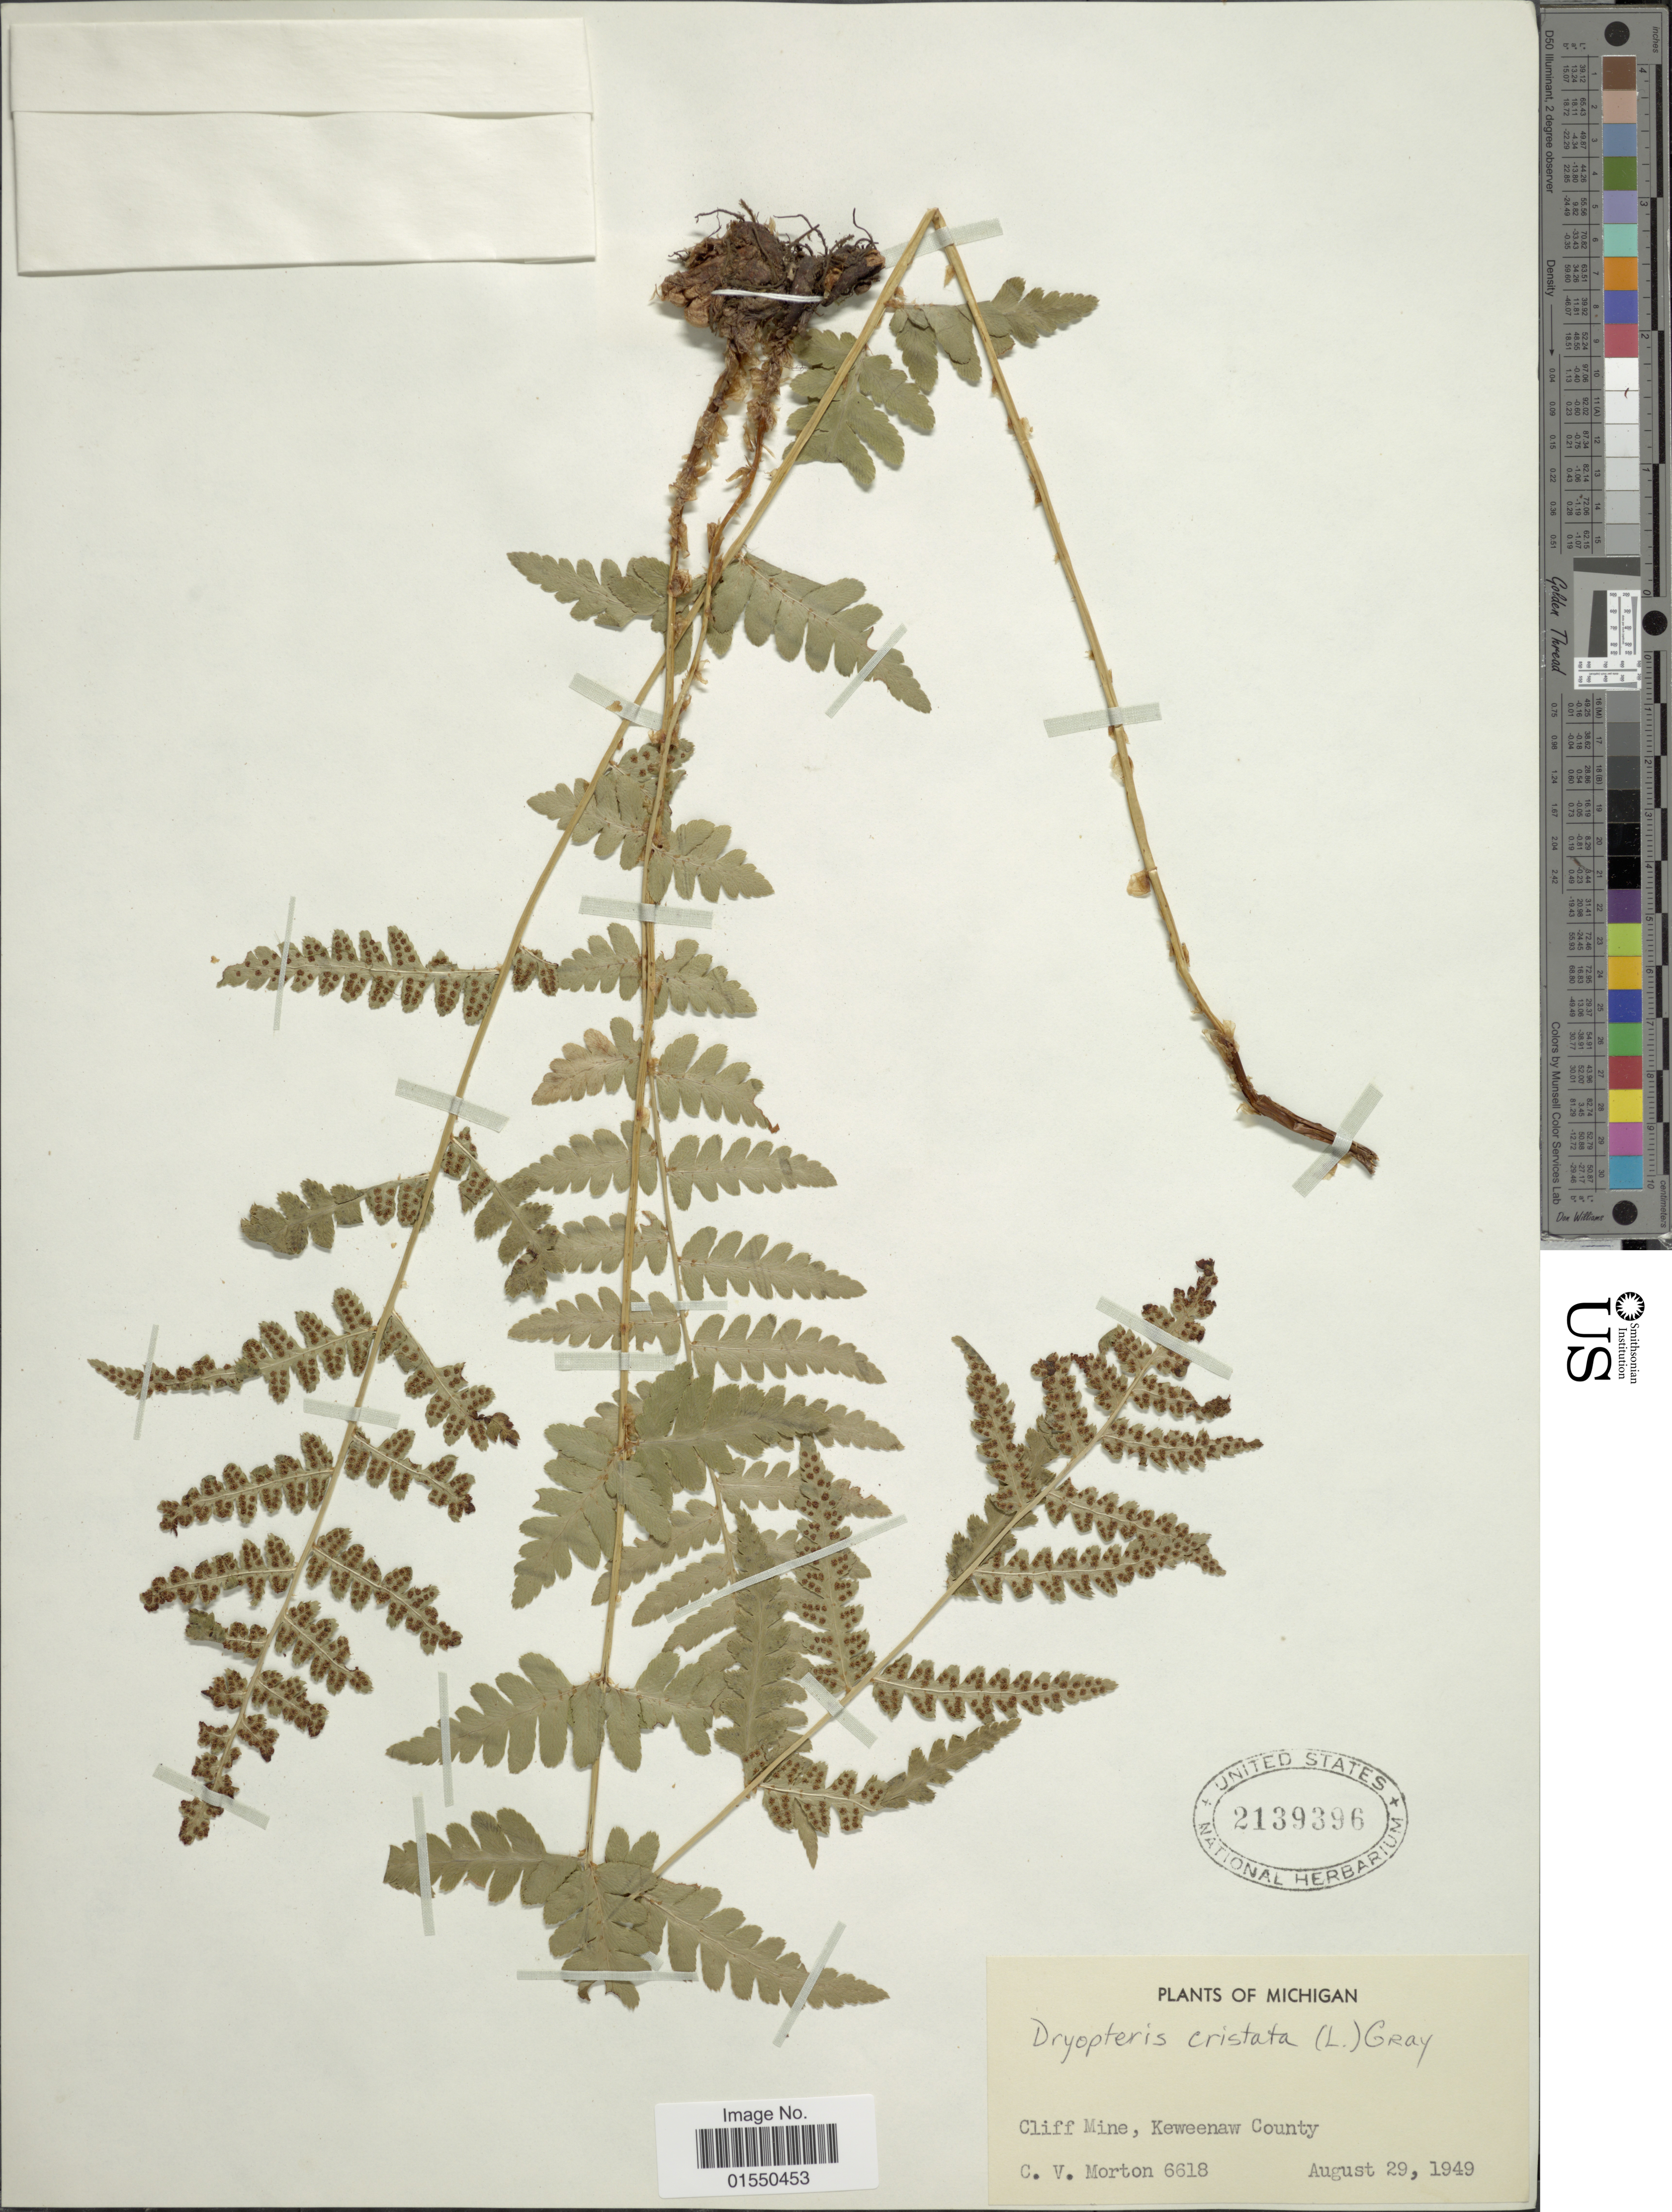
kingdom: Plantae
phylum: Tracheophyta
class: Polypodiopsida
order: Polypodiales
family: Dryopteridaceae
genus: Dryopteris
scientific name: Dryopteris cristata var. spinulosa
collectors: C. V. Morton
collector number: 6618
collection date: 1949-08-29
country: United States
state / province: Michigan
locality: Cliff Mine, Keweenaw County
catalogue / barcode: US 2139396